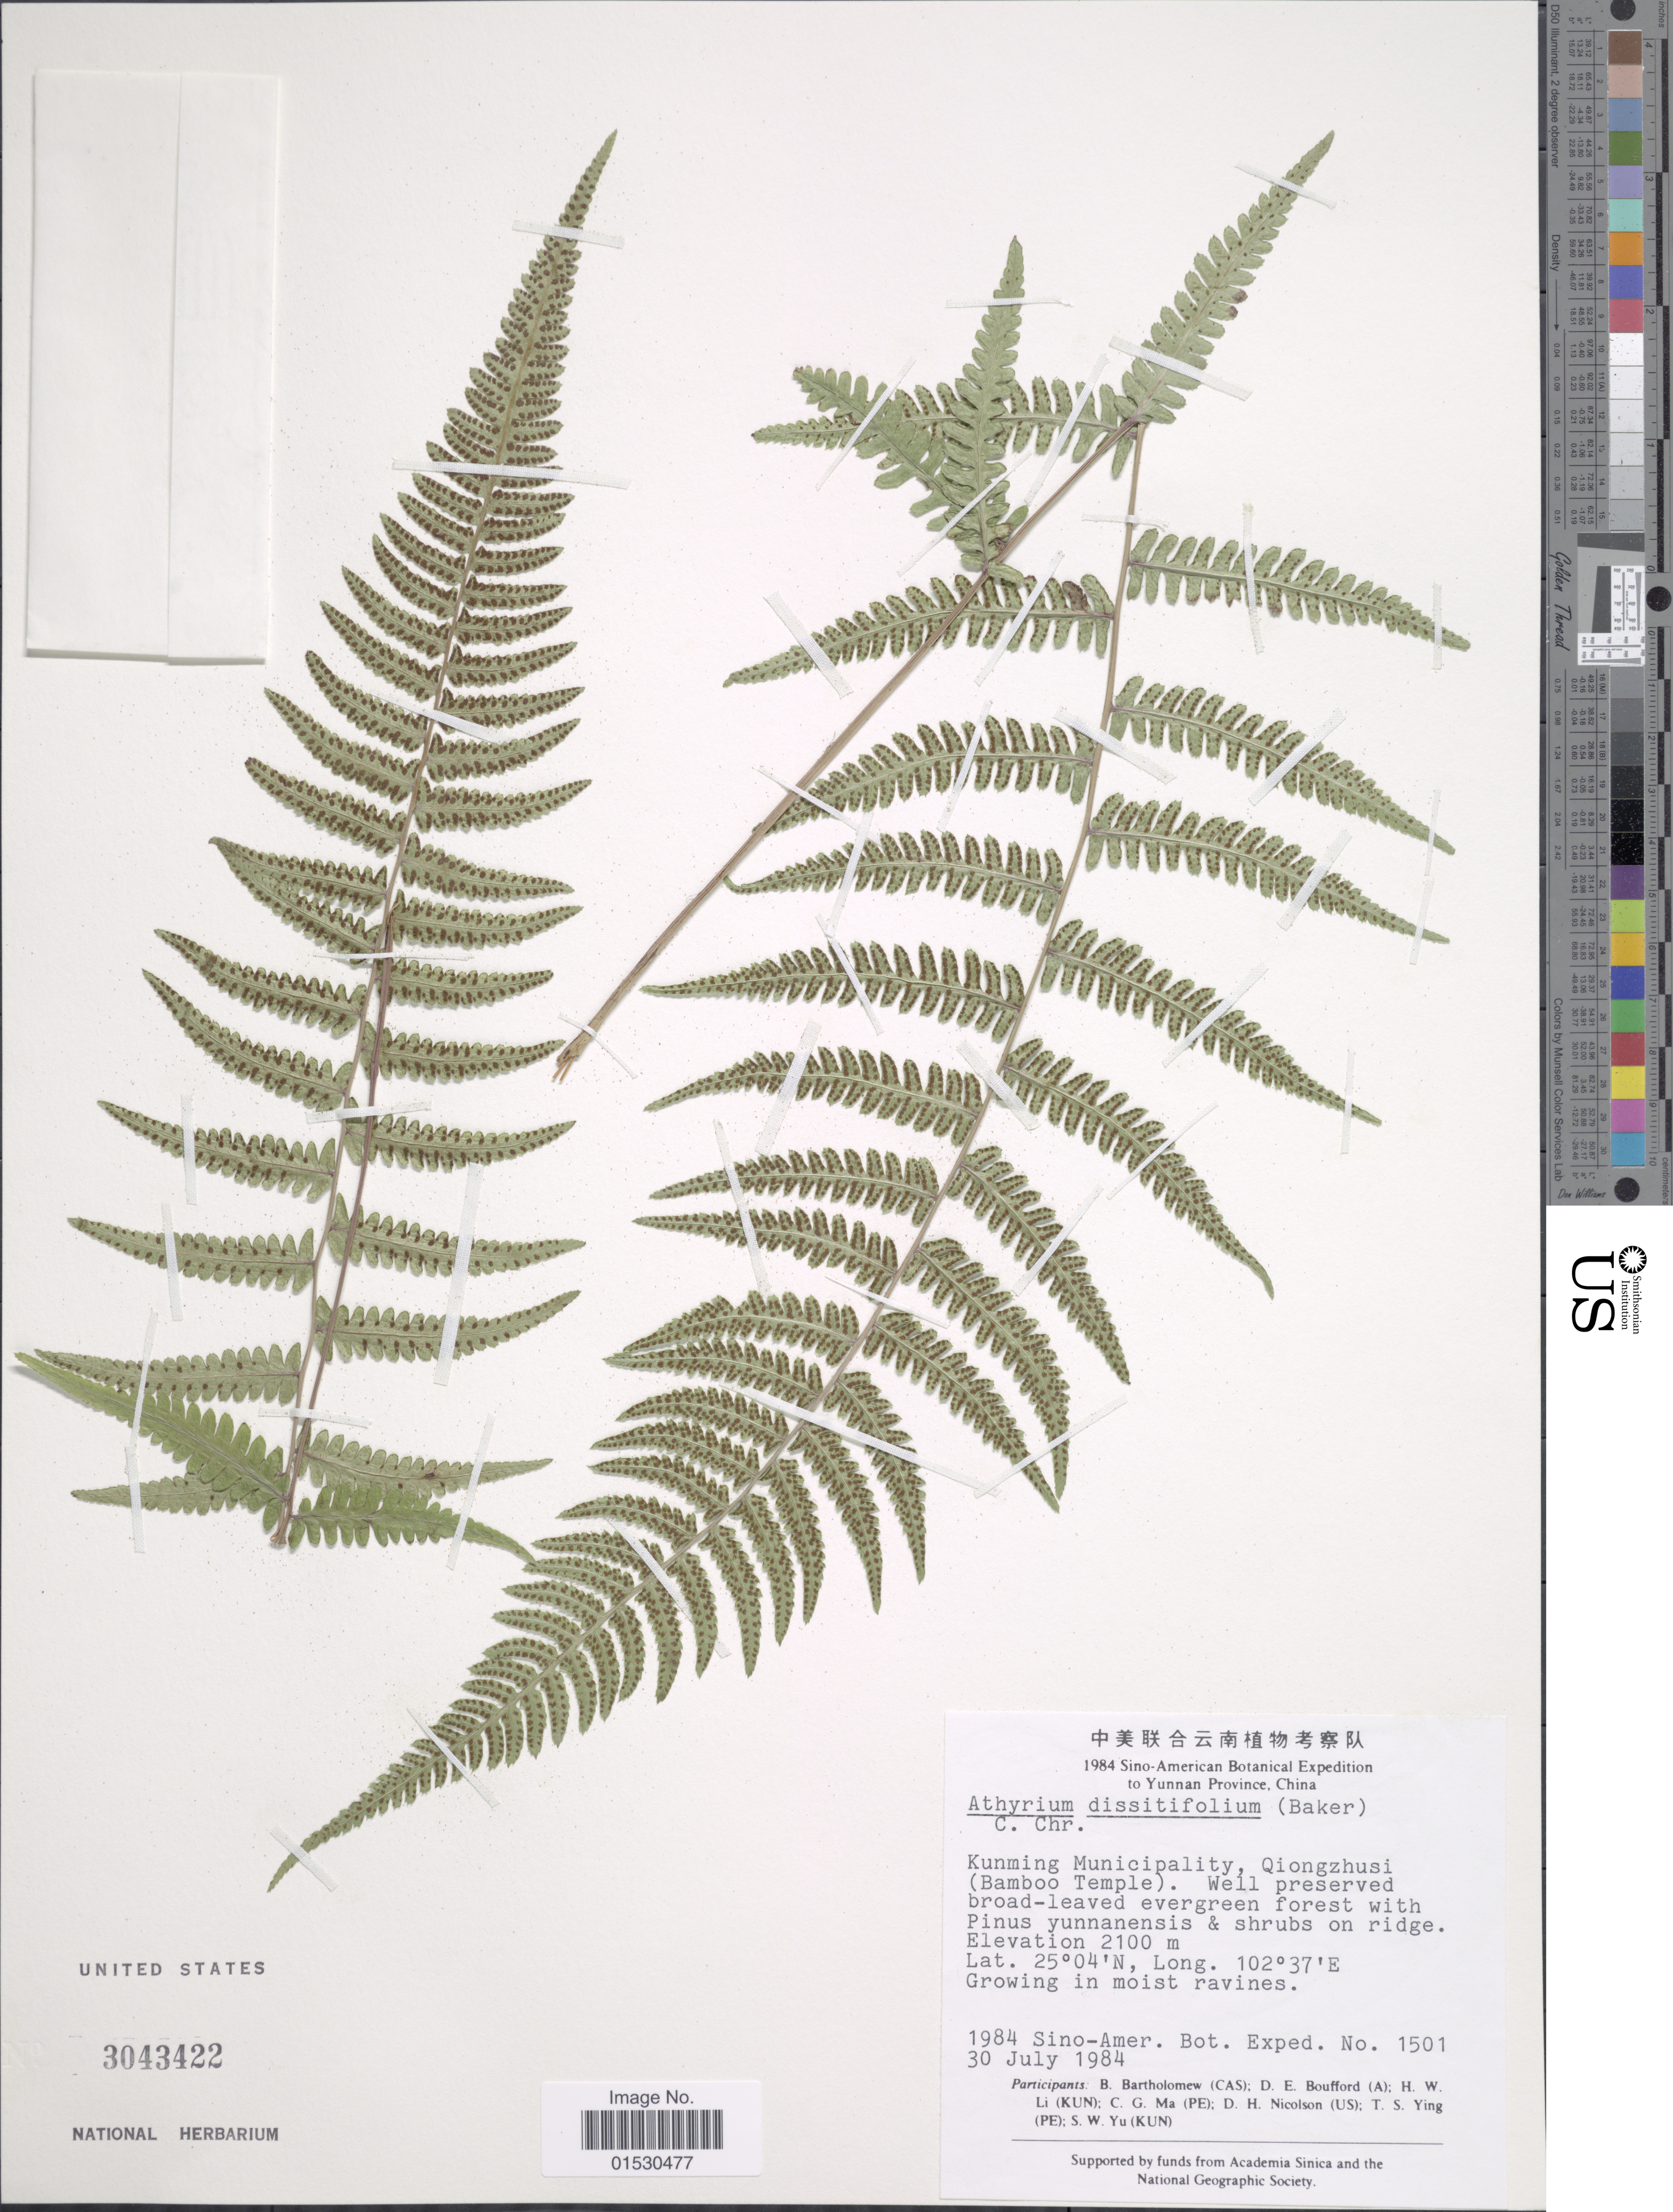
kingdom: Plantae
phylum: Tracheophyta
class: Polypodiopsida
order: Polypodiales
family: Athyriaceae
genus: Athyrium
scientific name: Athyrium dissitifolium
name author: (Baker) C. Chr.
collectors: Sino-Amer. Bot. Exped. 1984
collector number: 1501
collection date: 1984-07-30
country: China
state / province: Yunnan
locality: Kunmig Municipality, Qiongzhusi (Bamboo Temple). Well preserved broad-leaved evergreen forest with Pinus yunnanensis & shrubs on ridge. Growing in moist ravines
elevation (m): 2100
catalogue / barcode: US 3043422